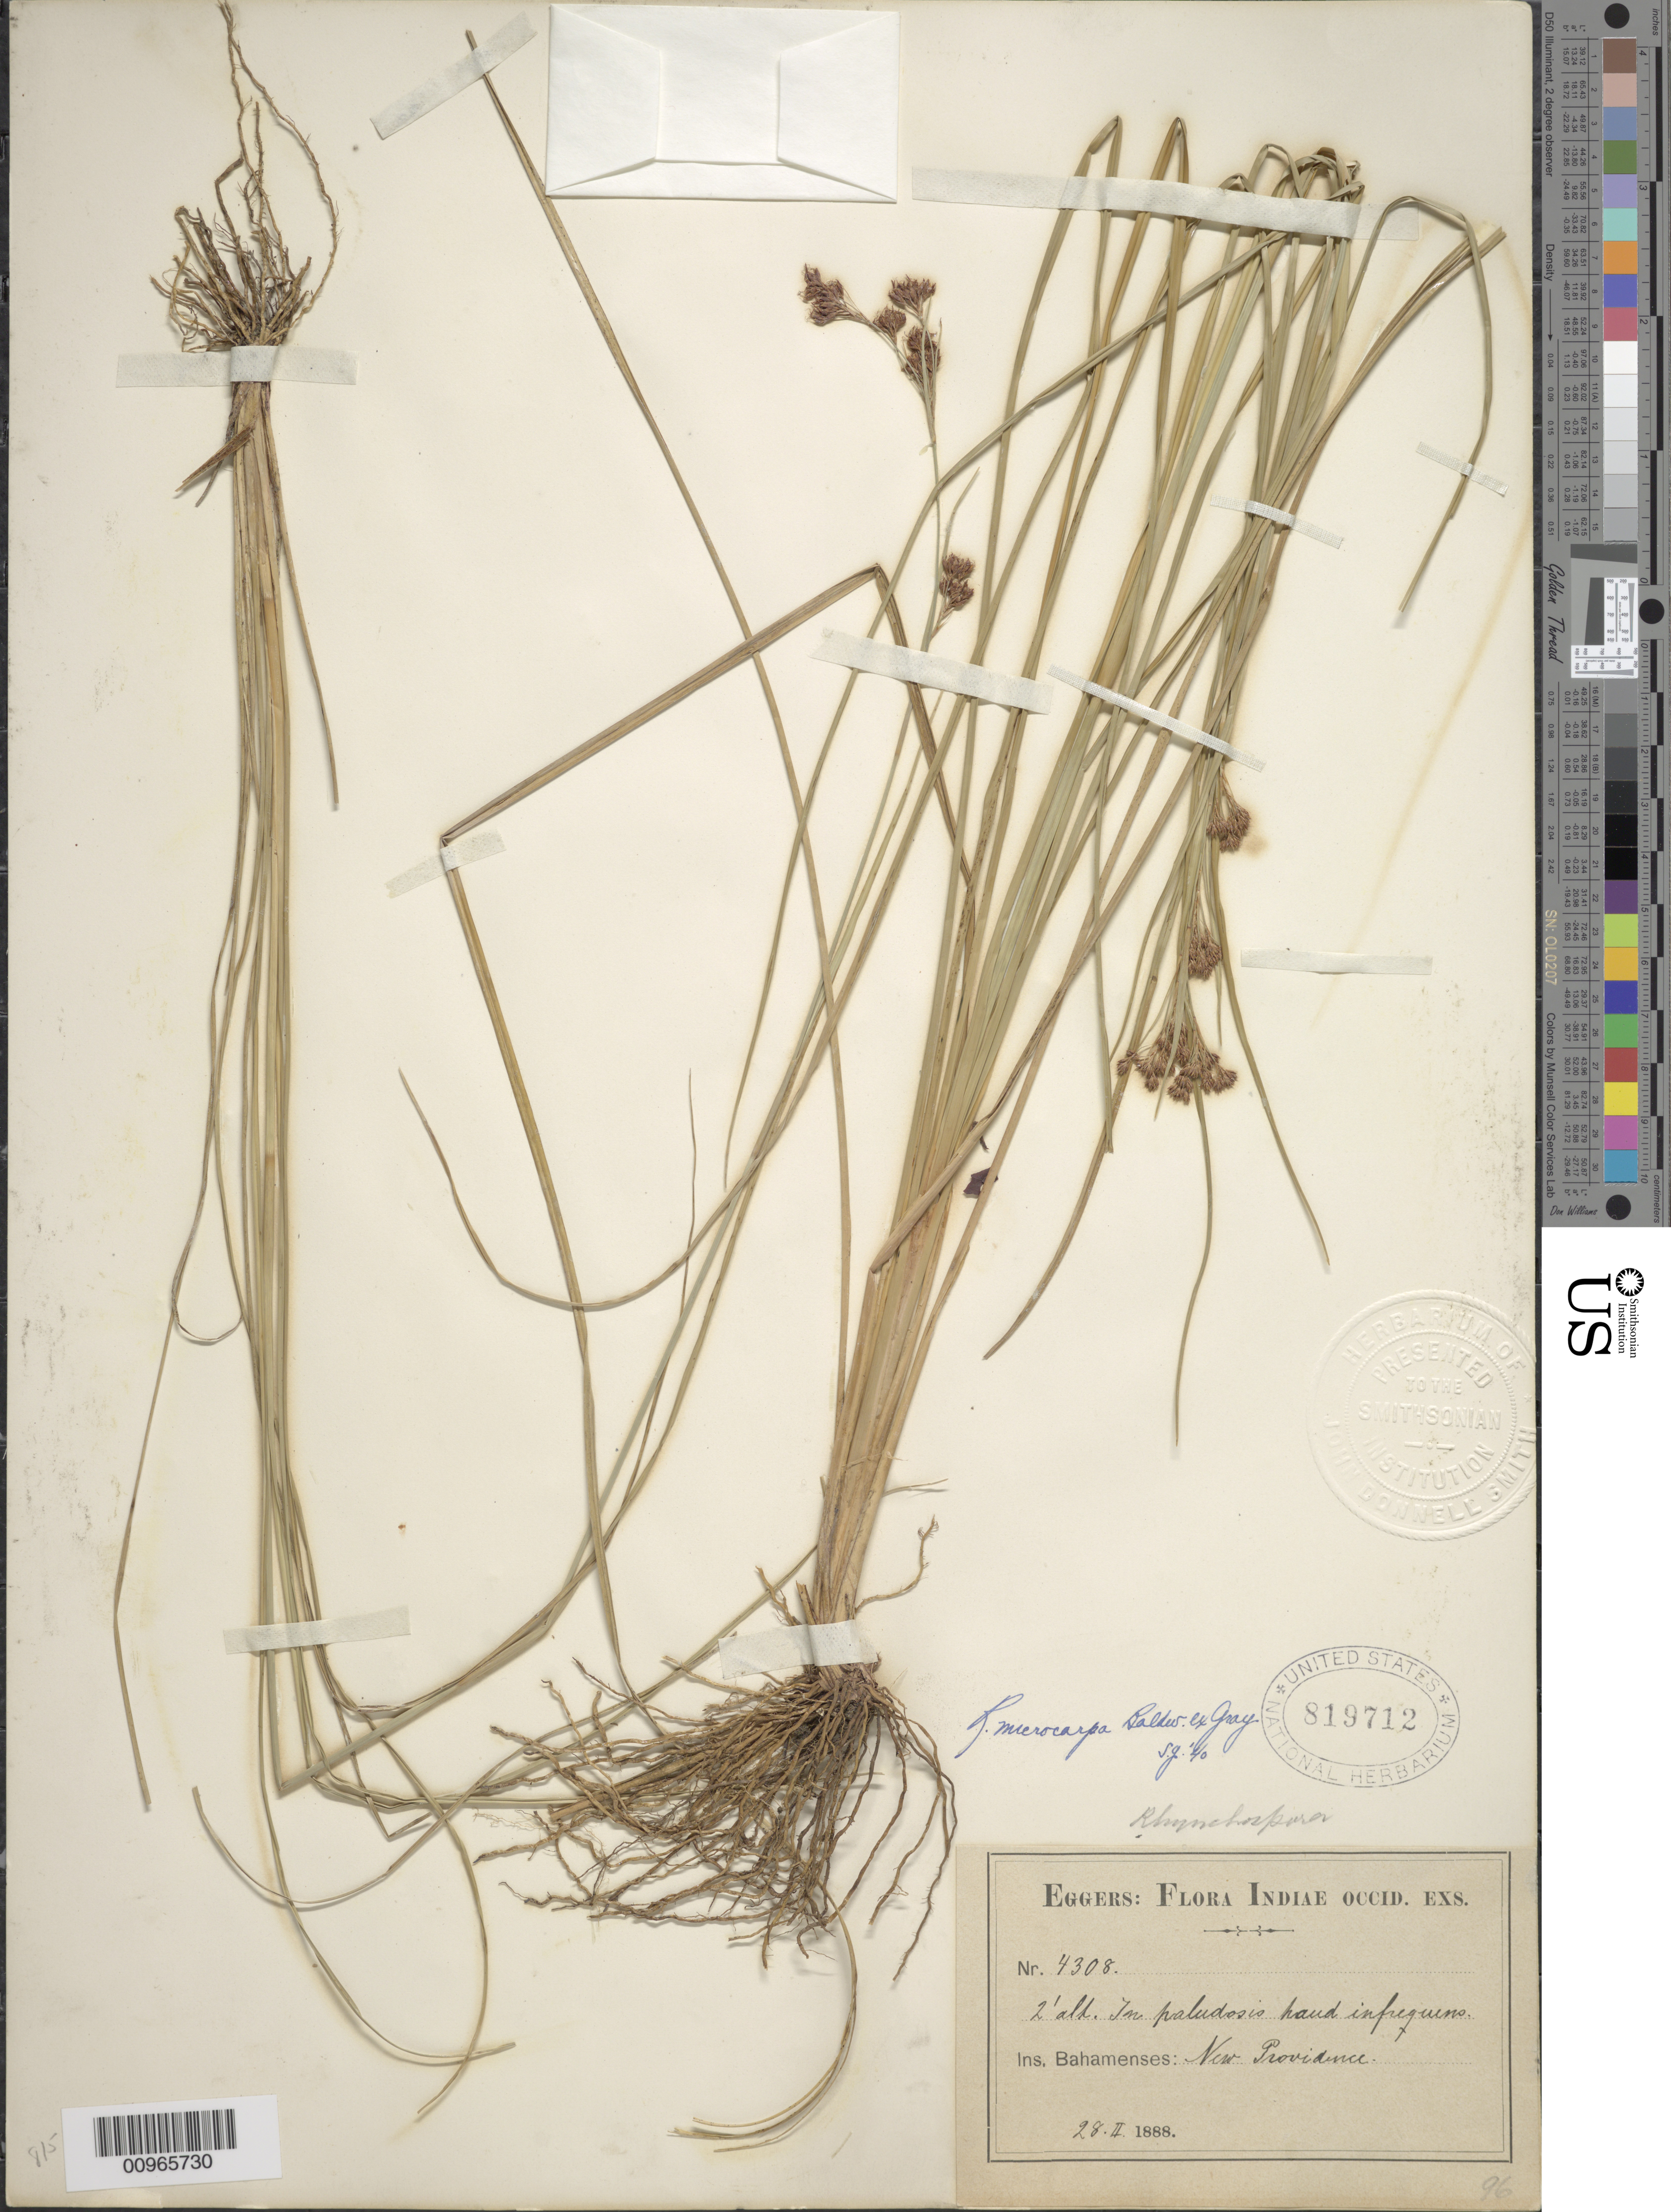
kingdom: Plantae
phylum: Tracheophyta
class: Liliopsida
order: Poales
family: Cyperaceae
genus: Rhynchospora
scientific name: Rhynchospora microcarpa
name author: Baldwin ex A. Gray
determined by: Gale, S.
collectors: H. F. A. von Eggers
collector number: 4308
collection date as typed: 28 Feb 1888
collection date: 1888-02-28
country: Bahamas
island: New Providence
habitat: "in paludosis haud"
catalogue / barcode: US 819712